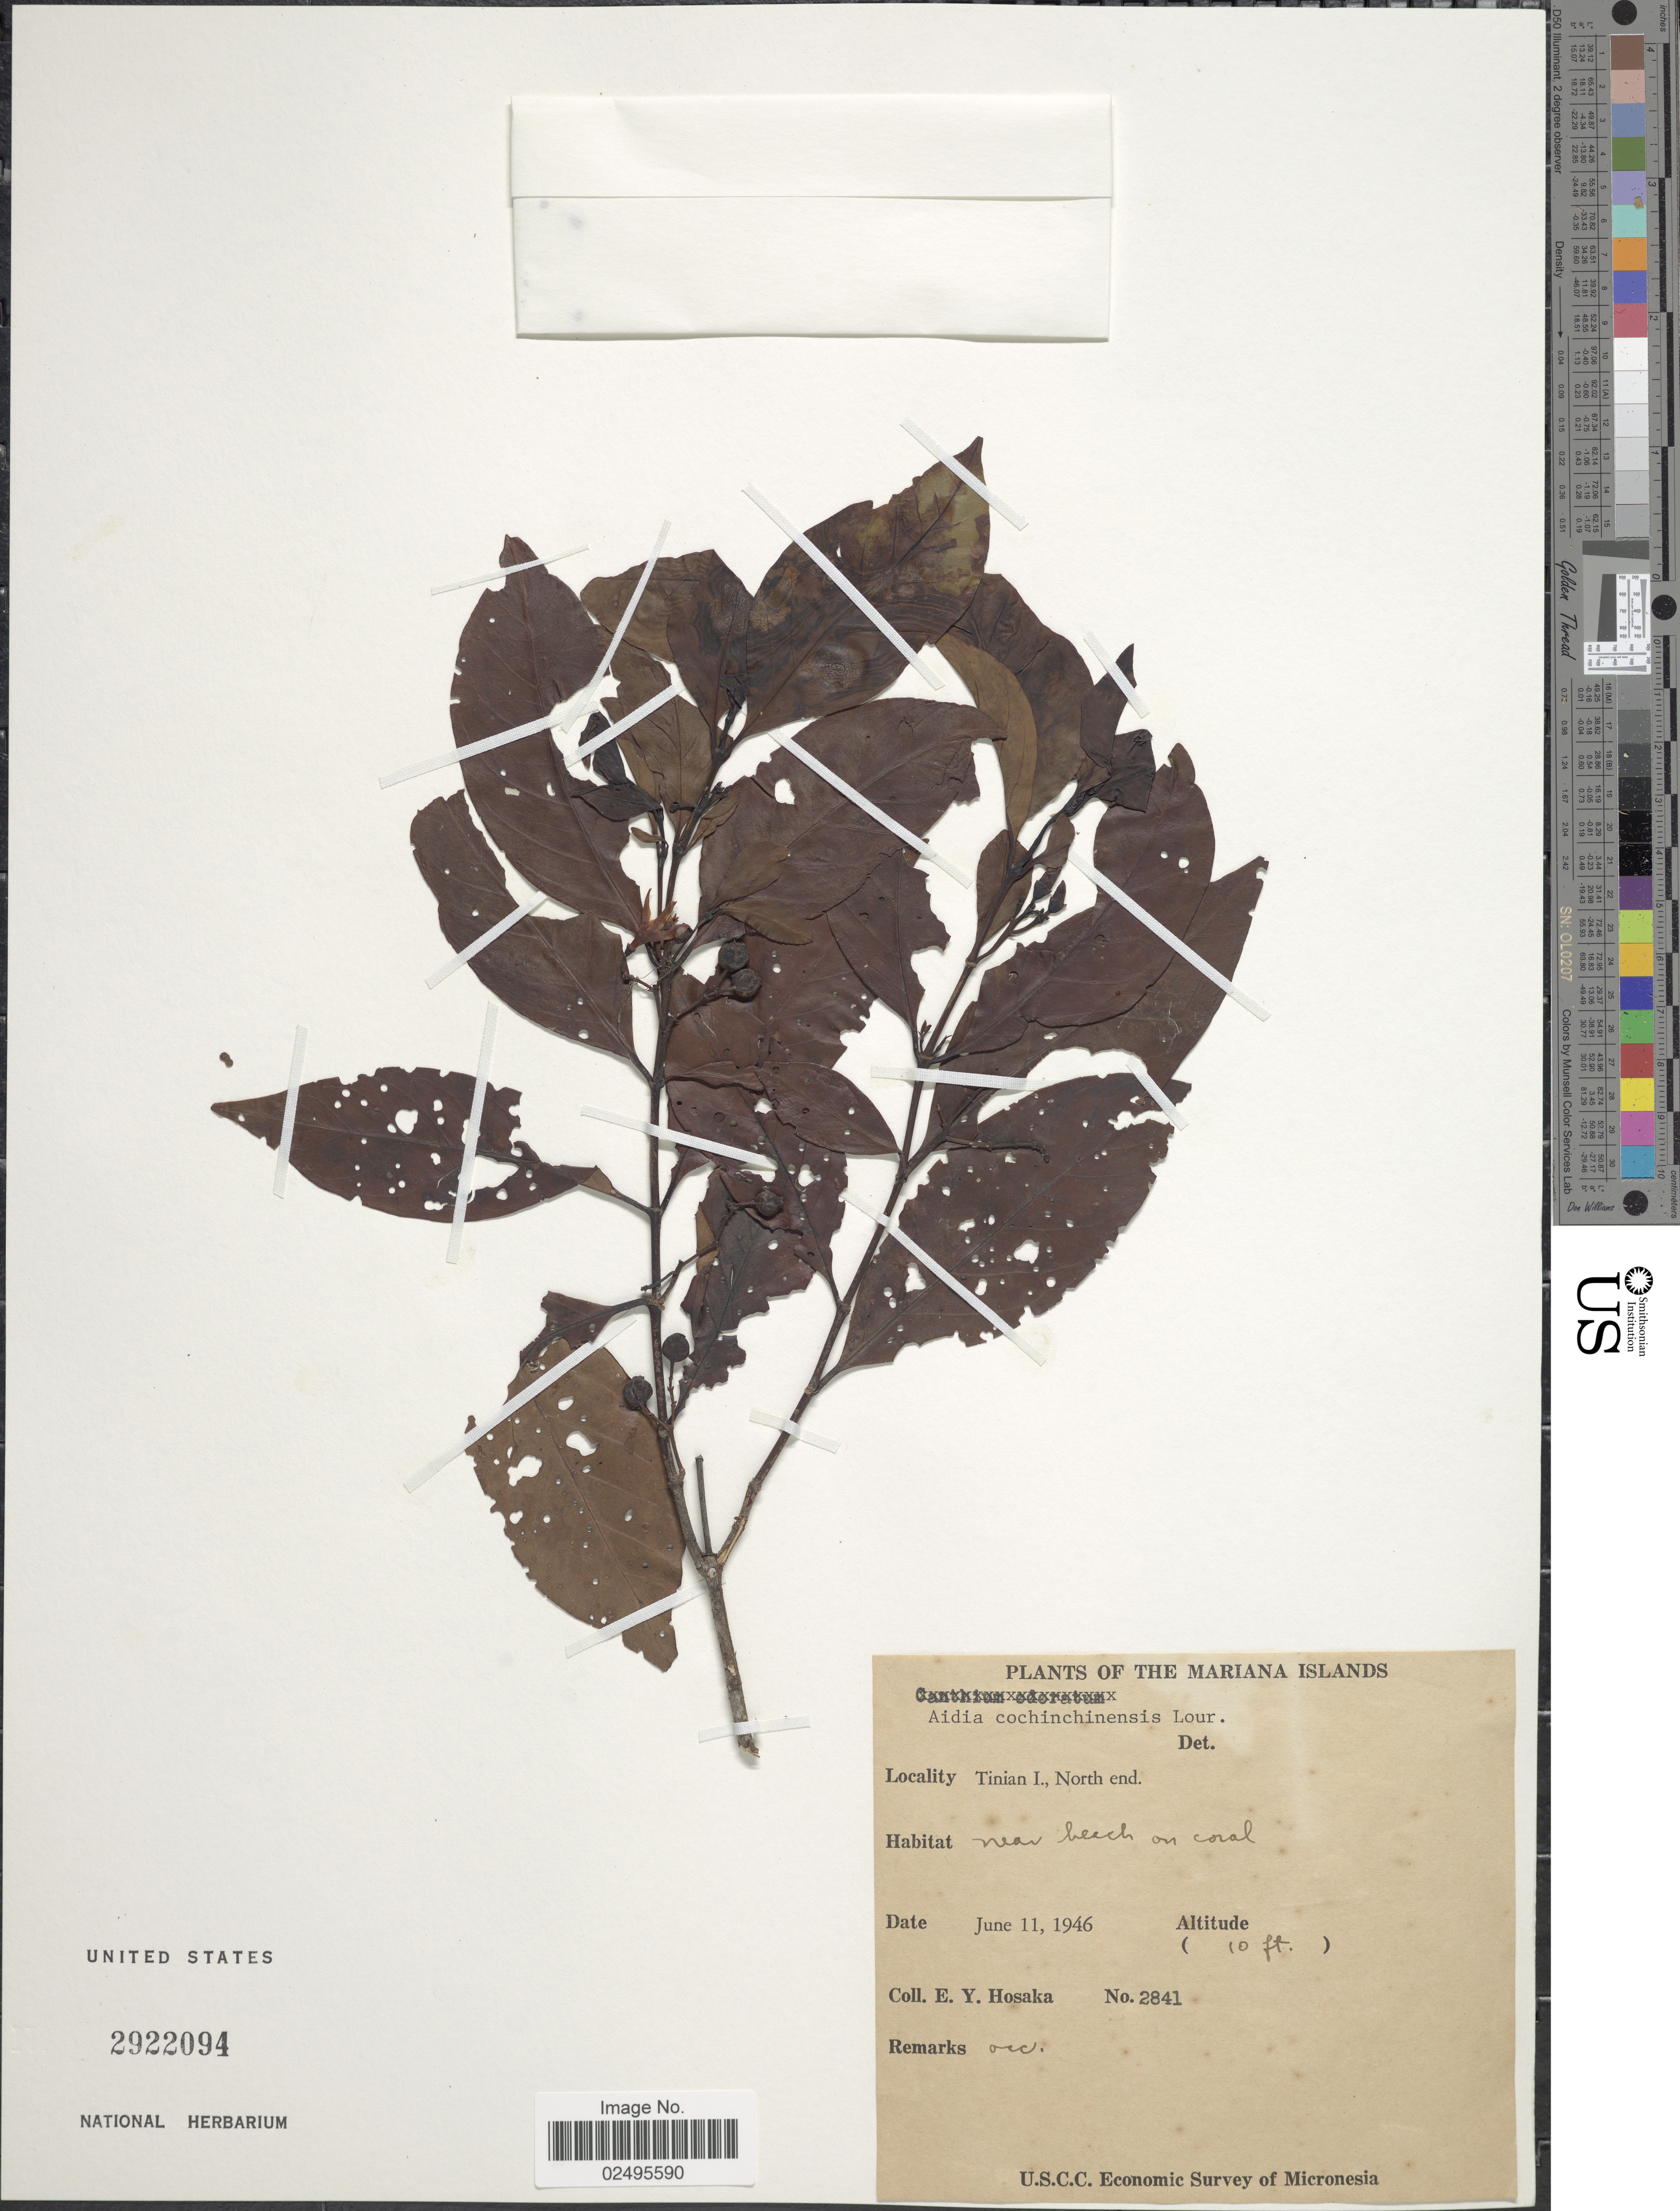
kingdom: Plantae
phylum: Tracheophyta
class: Magnoliopsida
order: Gentianales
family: Rubiaceae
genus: Aidia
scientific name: Aidia graeffei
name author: (Reinecke) Tirveng.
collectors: E. Y. Hosaka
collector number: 2841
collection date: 1946-06-11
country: Northern Mariana Islands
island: Tinian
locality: Tinian I., North end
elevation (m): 3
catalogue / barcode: US 2922094